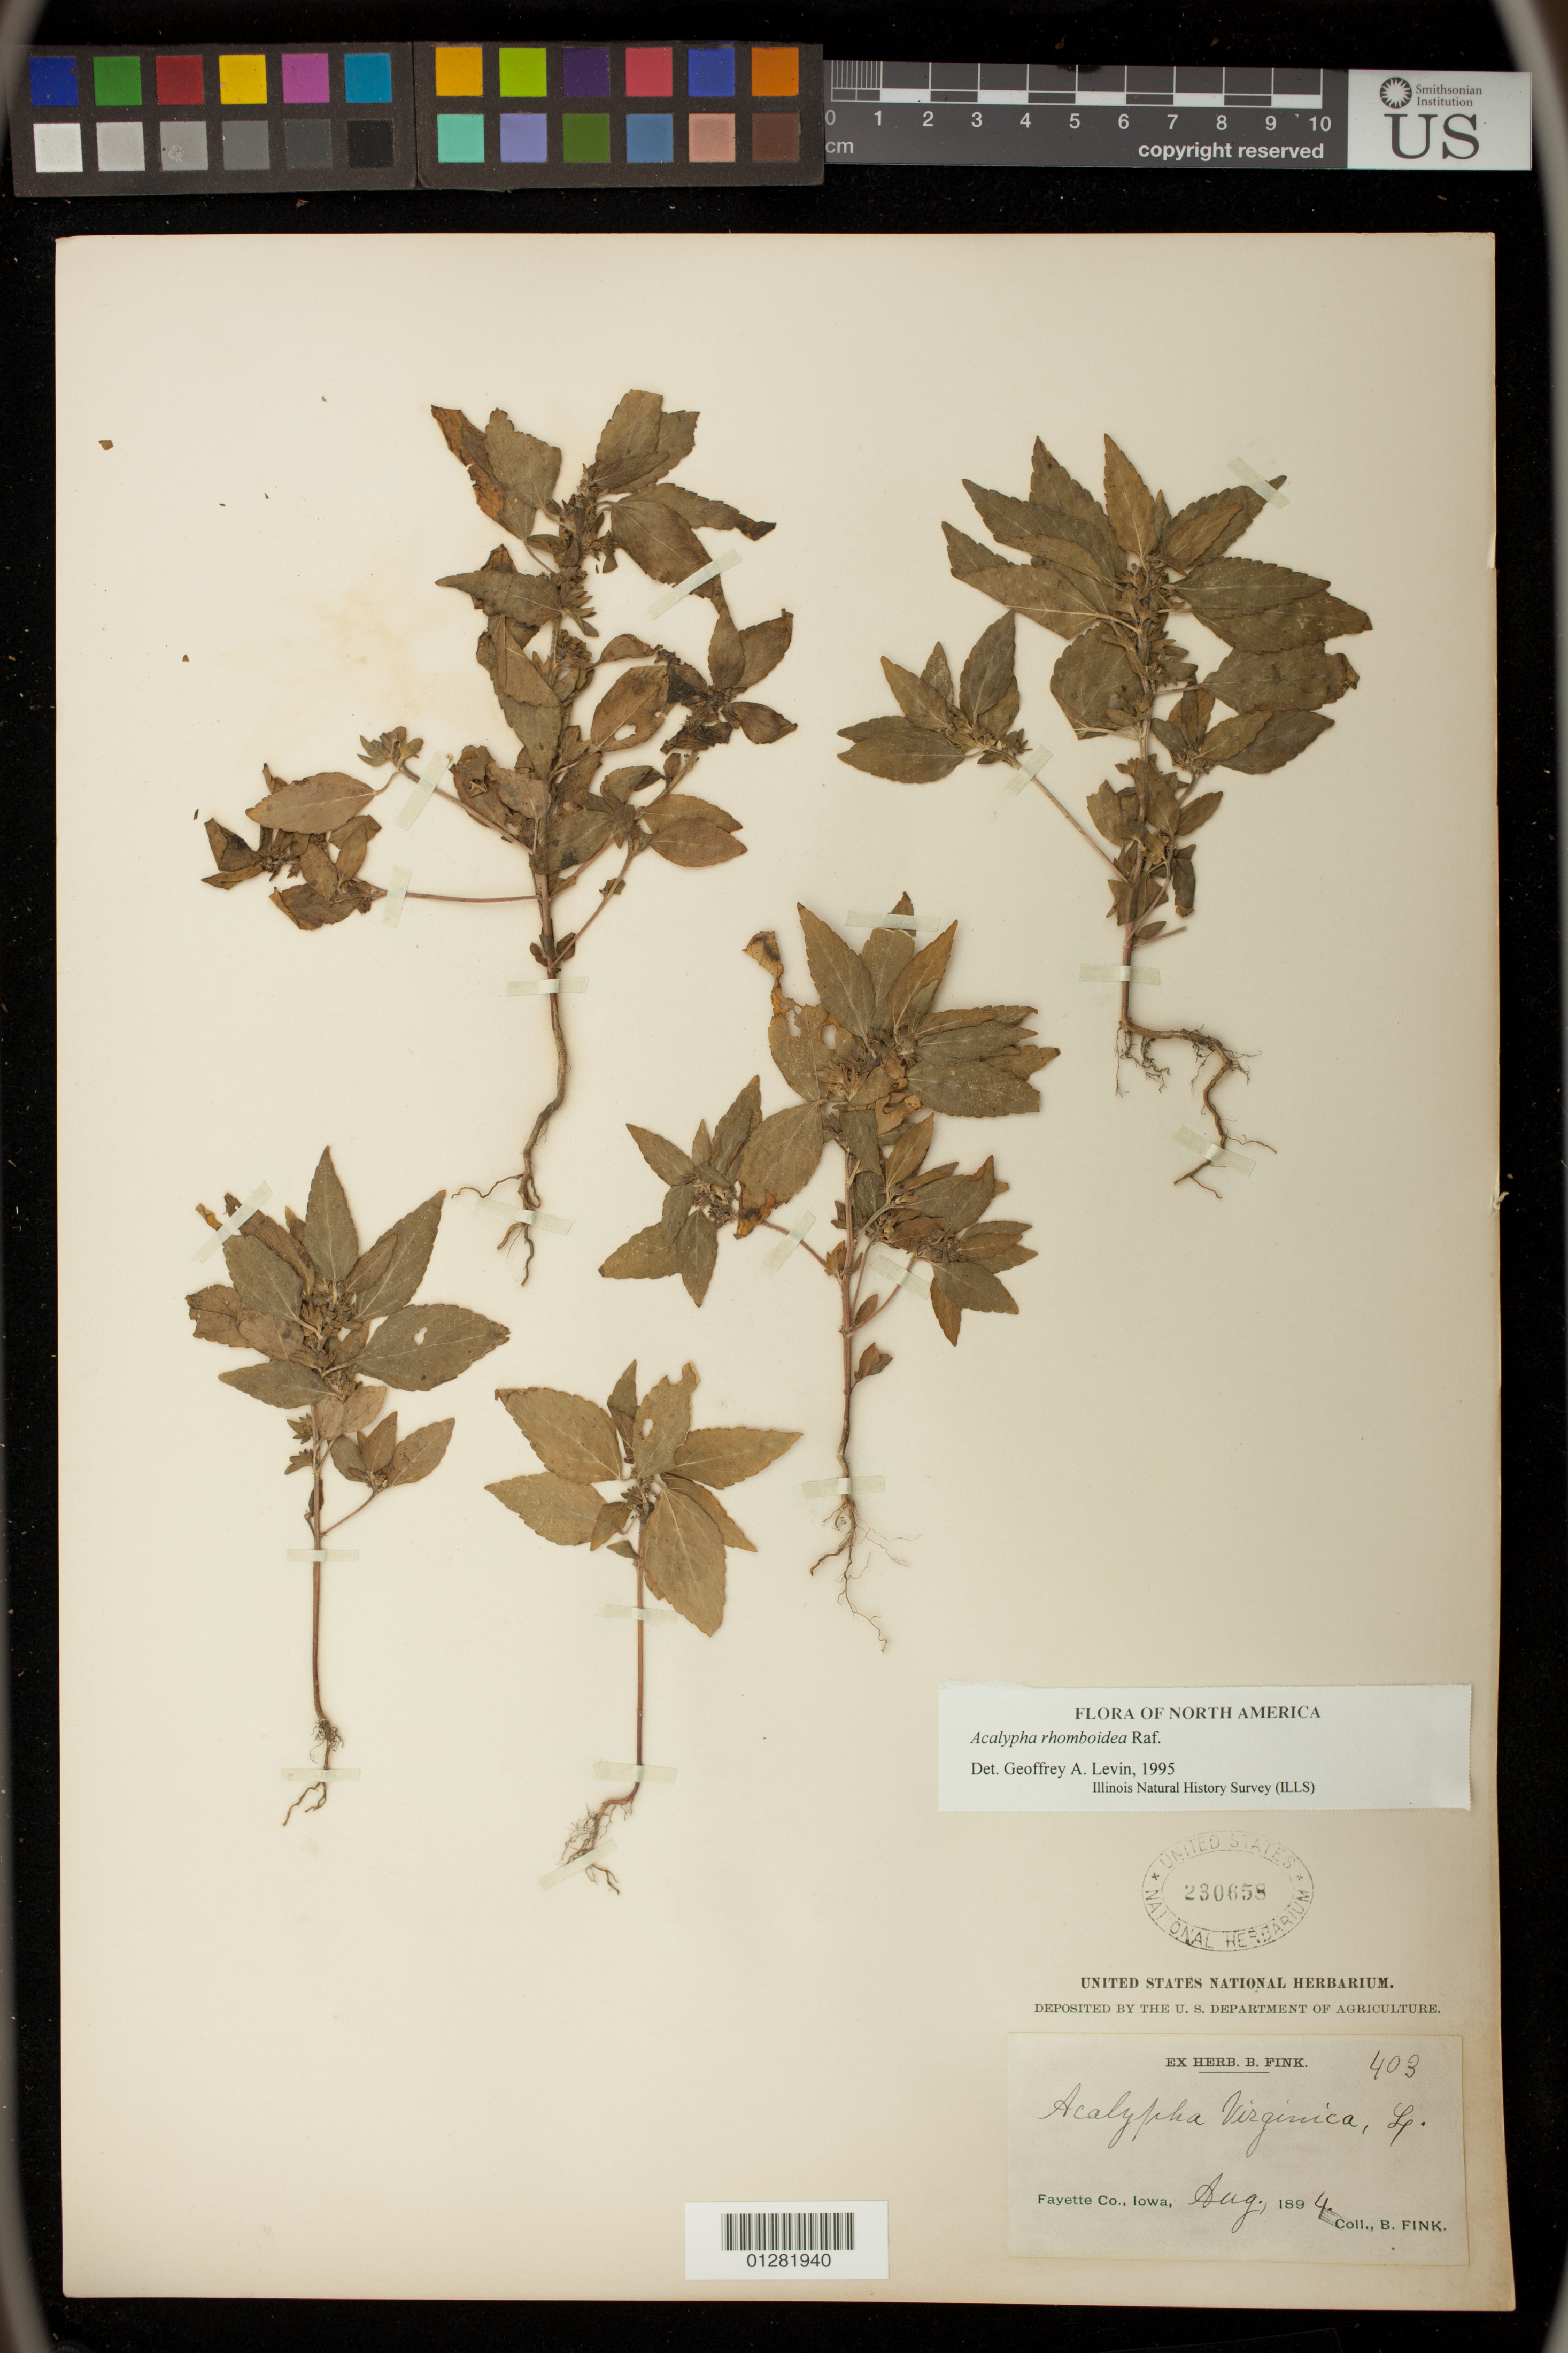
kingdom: Plantae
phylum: Tracheophyta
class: Magnoliopsida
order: Malpighiales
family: Euphorbiaceae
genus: Acalypha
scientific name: Acalypha rhomboidea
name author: Raf.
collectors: B. Fink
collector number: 403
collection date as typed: Aug 1894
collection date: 1894-08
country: United States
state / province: Iowa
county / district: Fayette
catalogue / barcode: US 230658